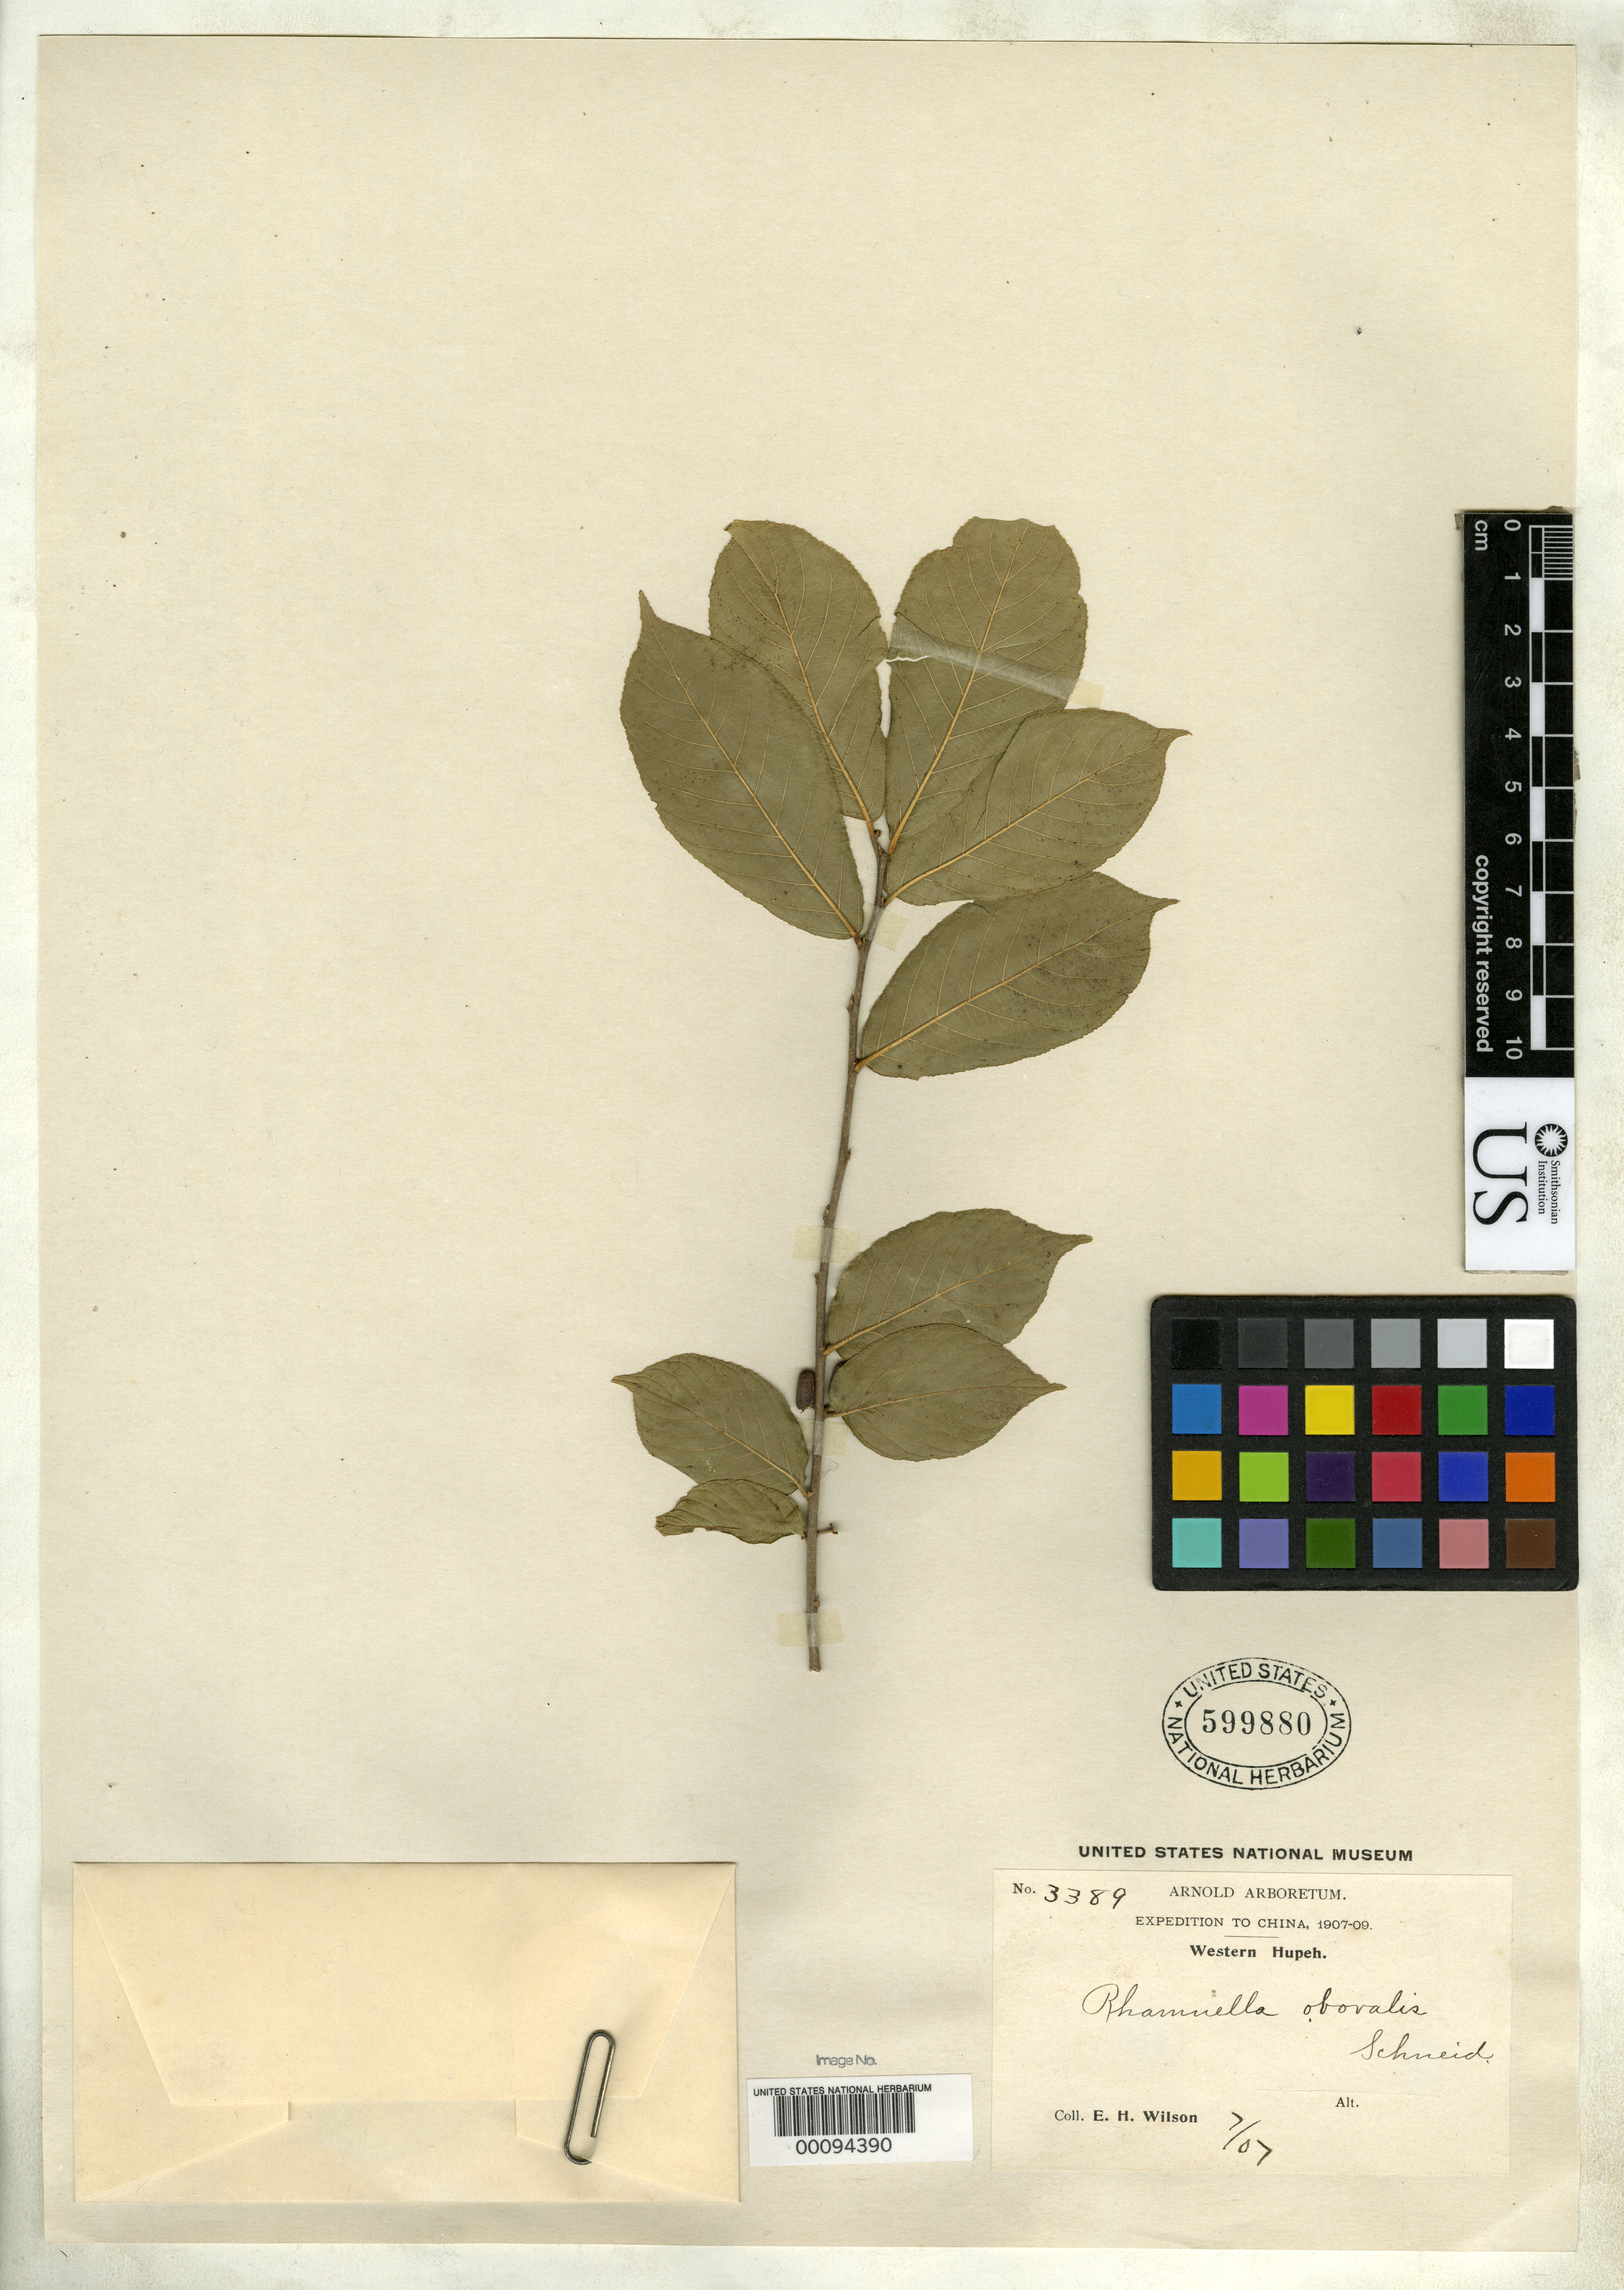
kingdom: Plantae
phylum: Tracheophyta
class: Magnoliopsida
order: Rosales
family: Rhamnaceae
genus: Rhamnella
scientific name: Rhamnella obovalis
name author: C.K. Schneid. in Sarg.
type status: Isotype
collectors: E. H. Wilson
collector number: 3389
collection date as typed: Jul 1907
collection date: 1907-07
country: China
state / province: Hubei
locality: Fang Hsien.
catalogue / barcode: US 599880